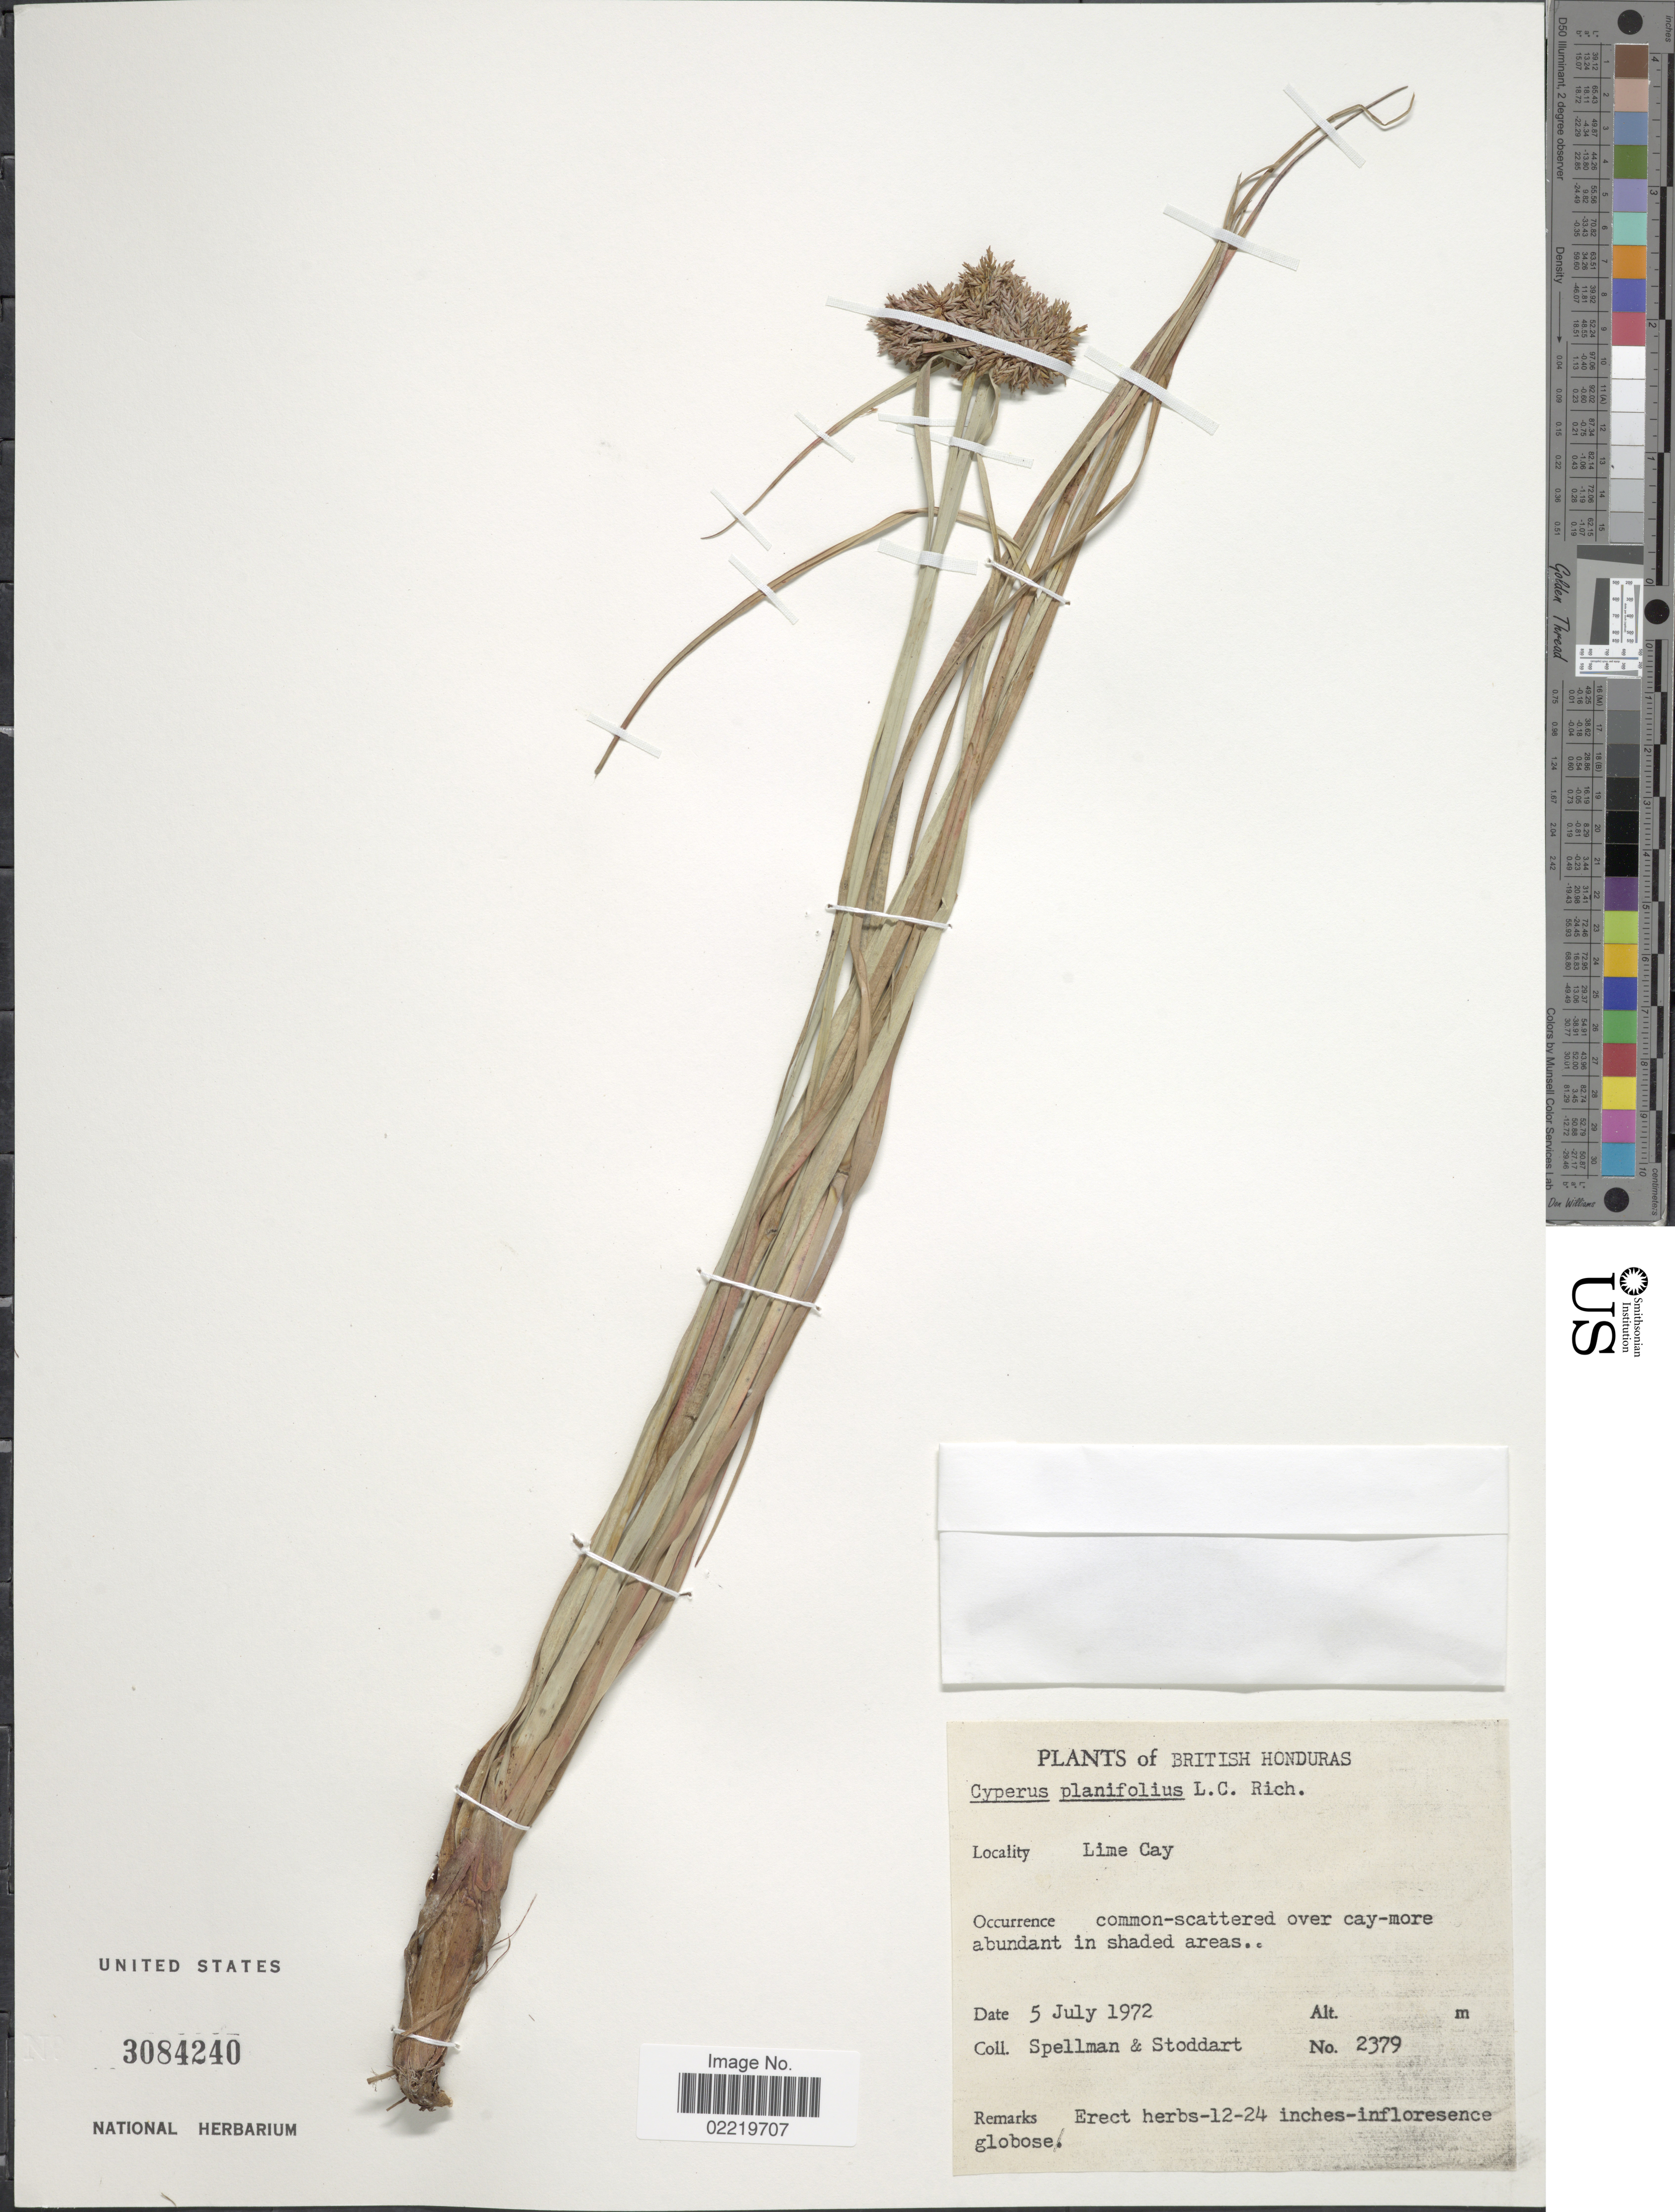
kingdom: Plantae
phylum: Tracheophyta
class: Liliopsida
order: Poales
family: Cyperaceae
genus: Cyperus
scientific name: Cyperus planifolius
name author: Rich.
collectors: Spellman, -- & -. Stoddart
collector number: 2379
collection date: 1972-07-05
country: Belize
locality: British Honduras, Lime Cay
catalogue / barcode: US 3084240